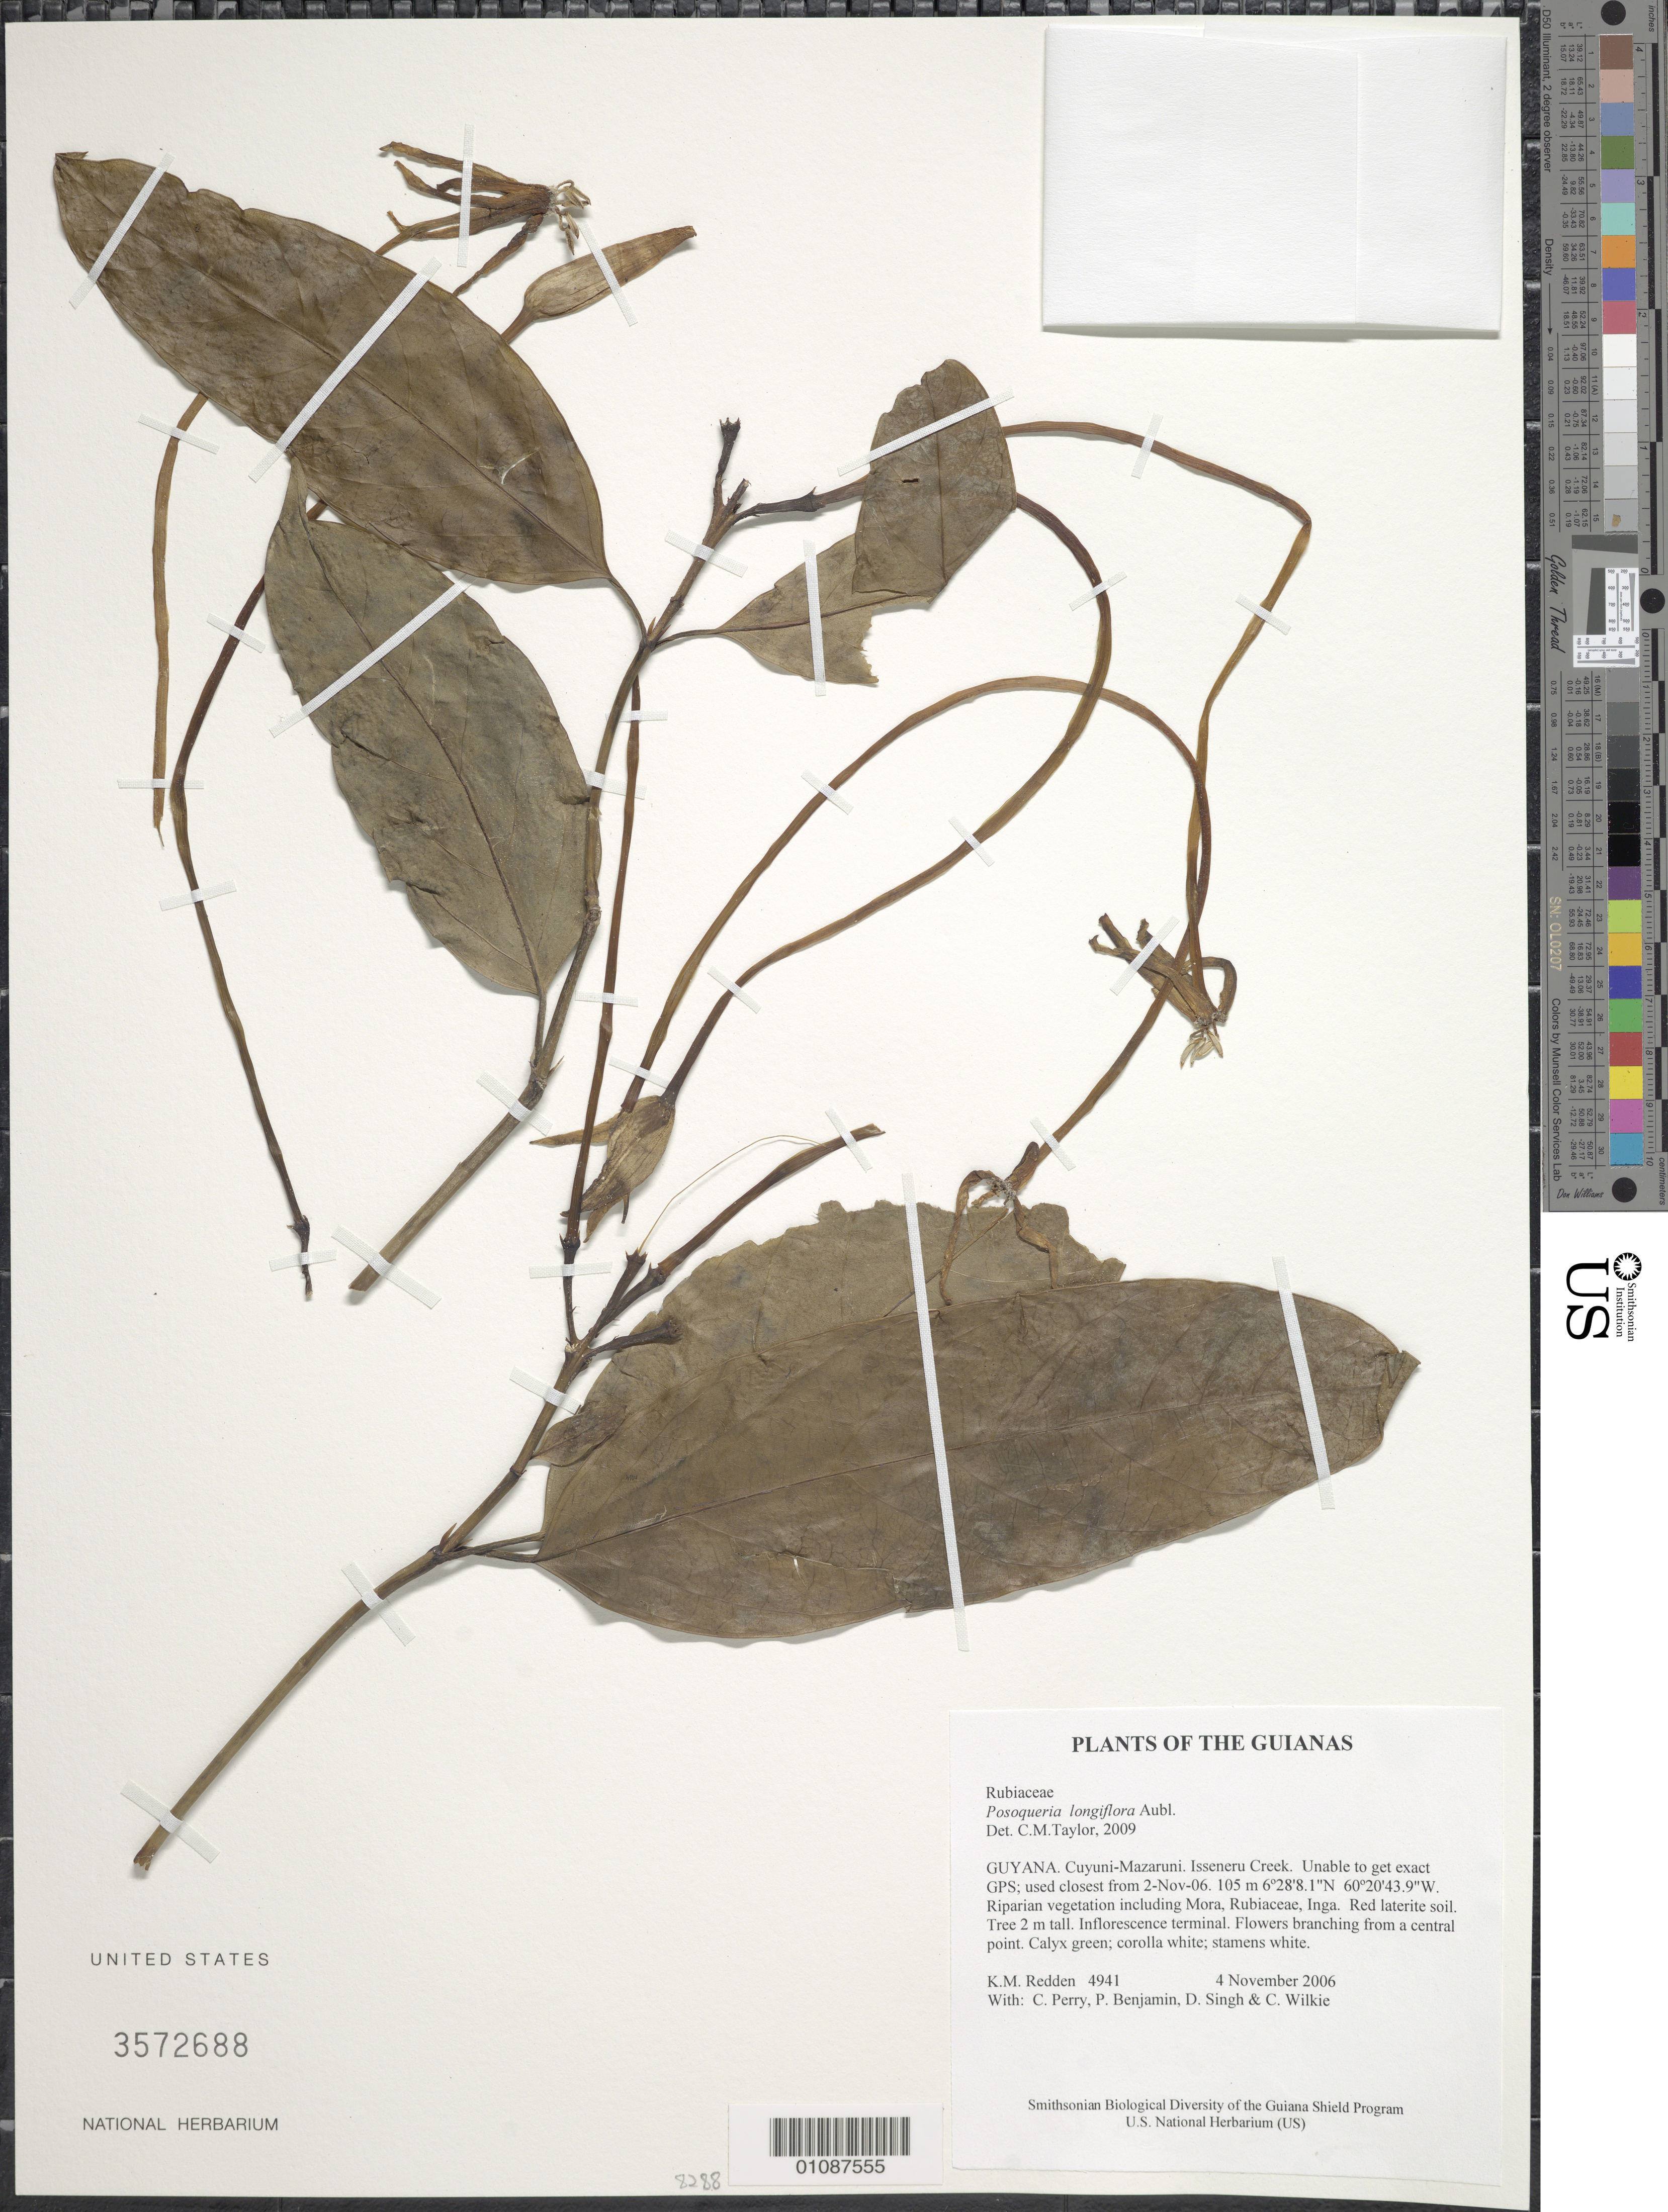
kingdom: Plantae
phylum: Tracheophyta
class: Magnoliopsida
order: Gentianales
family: Rubiaceae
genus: Posoqueria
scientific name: Posoqueria longiflora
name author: Aubl.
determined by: Taylor, Charlotte M.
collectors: K. M. Redden, C. Perry, P. Benjamin, D. Singh & C. Wilkie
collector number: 4941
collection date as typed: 4 November 2006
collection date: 2006-11-04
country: Guyana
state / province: Cuyuni-Mazaruni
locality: Isseneru Creek. Unable to get exact GPS; used closest from 2-Nov-06.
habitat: Riparian vegetation including Mora, Rubiaceae, Inga. Red laterite soil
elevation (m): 105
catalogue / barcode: US 3572688